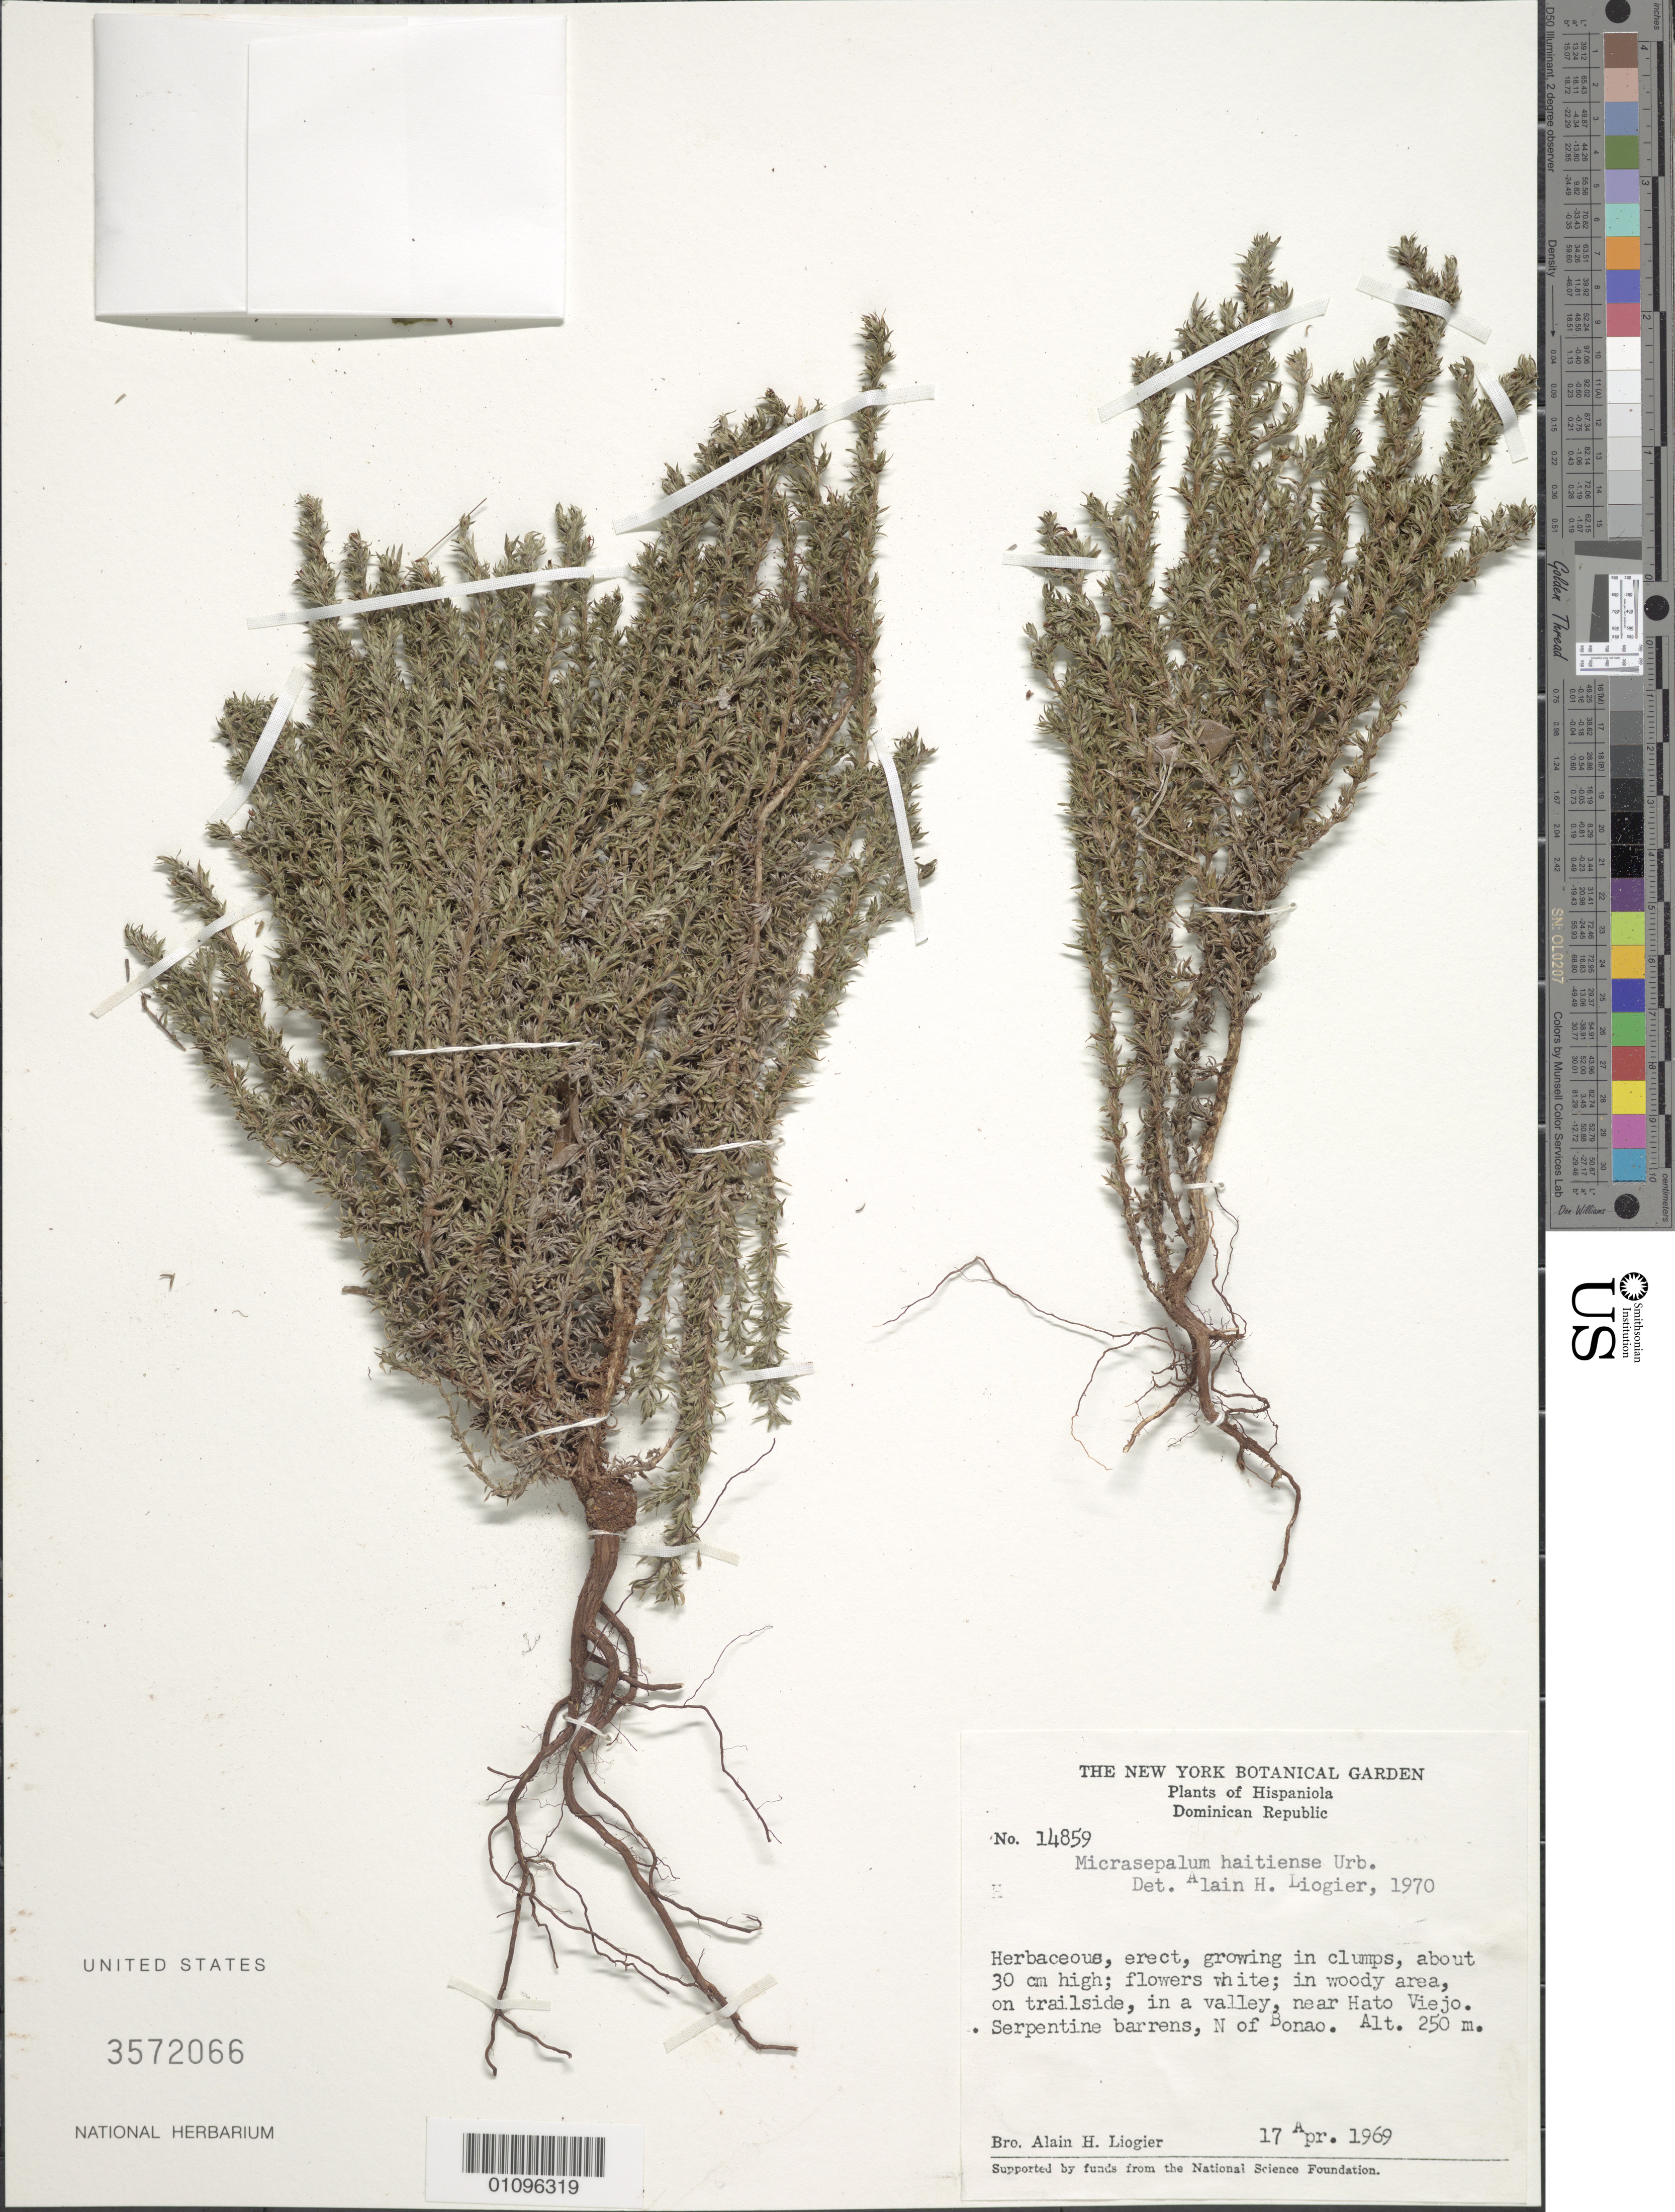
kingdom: Plantae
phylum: Tracheophyta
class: Magnoliopsida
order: Gentianales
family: Rubiaceae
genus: Micrasepalum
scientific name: Micrasepalum haitiense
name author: Urb. & Ekman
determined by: Liogier, Alain H.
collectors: A. H. Liogier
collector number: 14859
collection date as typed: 17 Apr 1969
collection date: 1969-04-17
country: Dominican Republic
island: Hispaniola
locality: Hato Viejo, serpentine barrens N of Bonao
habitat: In woody area, in trailside, in a valley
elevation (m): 250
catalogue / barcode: US 3572066